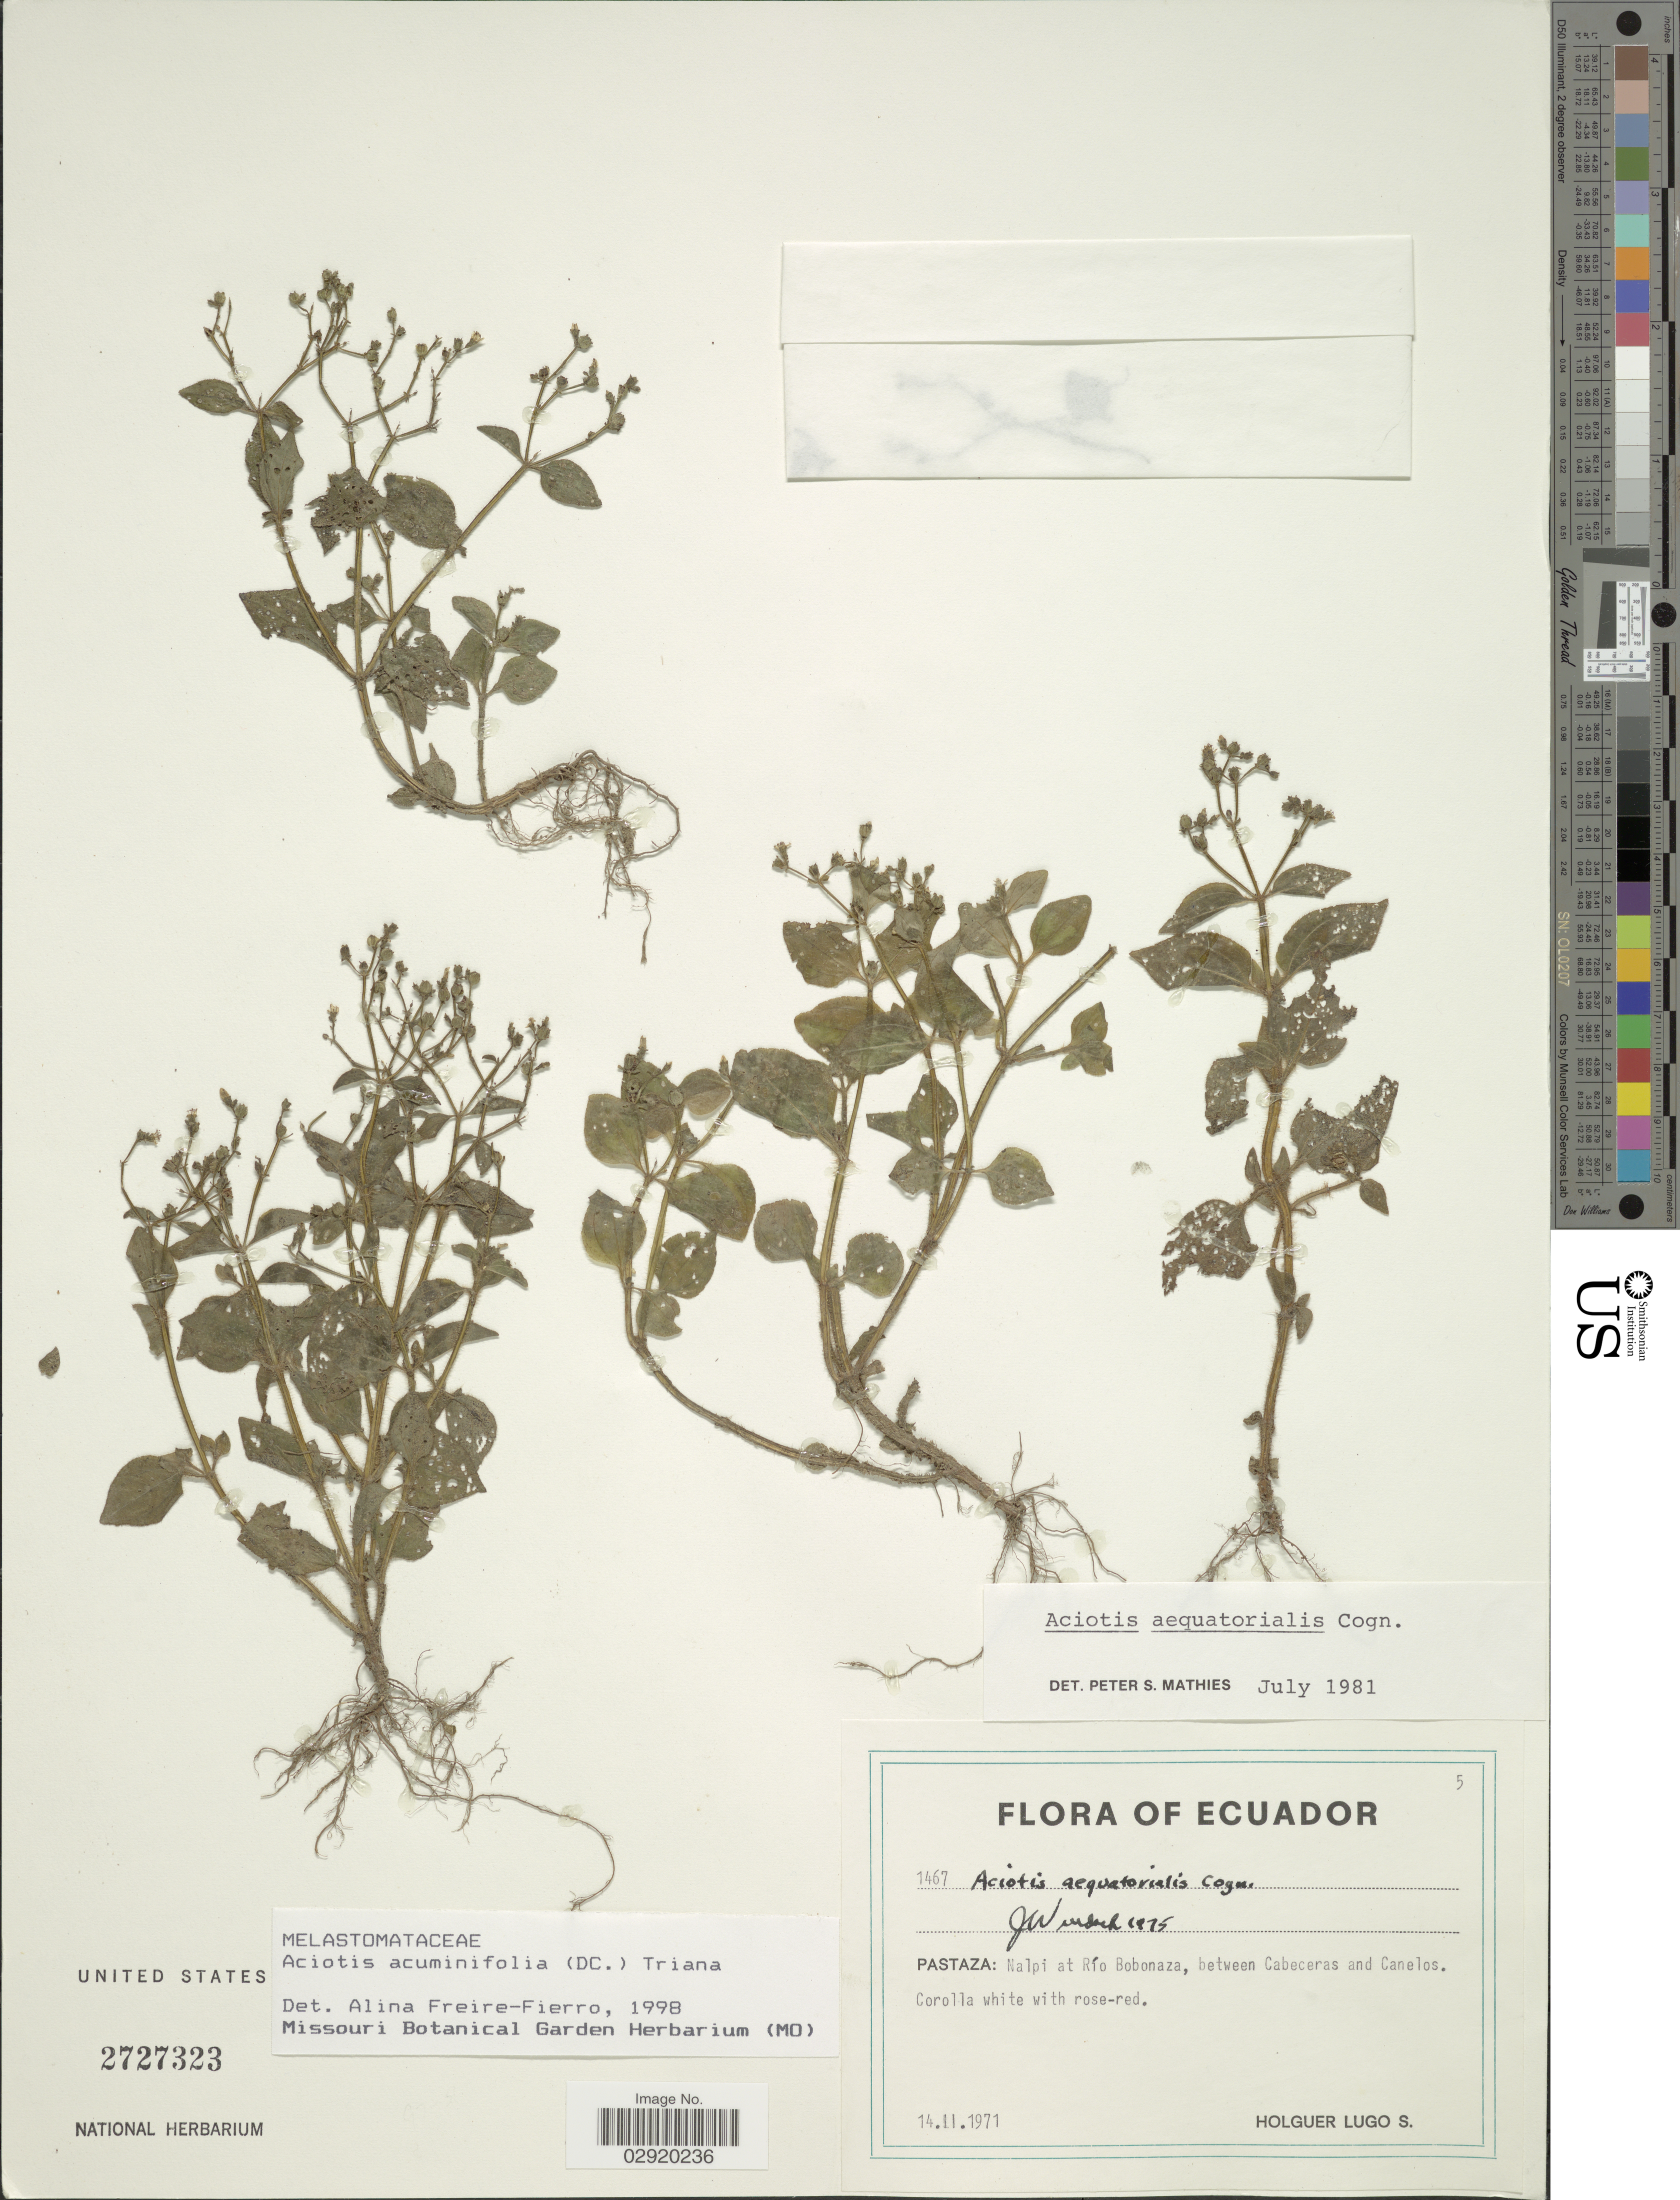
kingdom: Plantae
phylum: Tracheophyta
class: Magnoliopsida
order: Myrtales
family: Melastomataceae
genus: Aciotis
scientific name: Aciotis acuminifolia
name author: (Mart. ex DC.) Triana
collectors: H. Lugo S.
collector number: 1467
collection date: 1971-02-14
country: Ecuador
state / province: Pastaza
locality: Nalpi at Río Bobanaza, between Cabeceras and Canelos.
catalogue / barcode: US 2727323